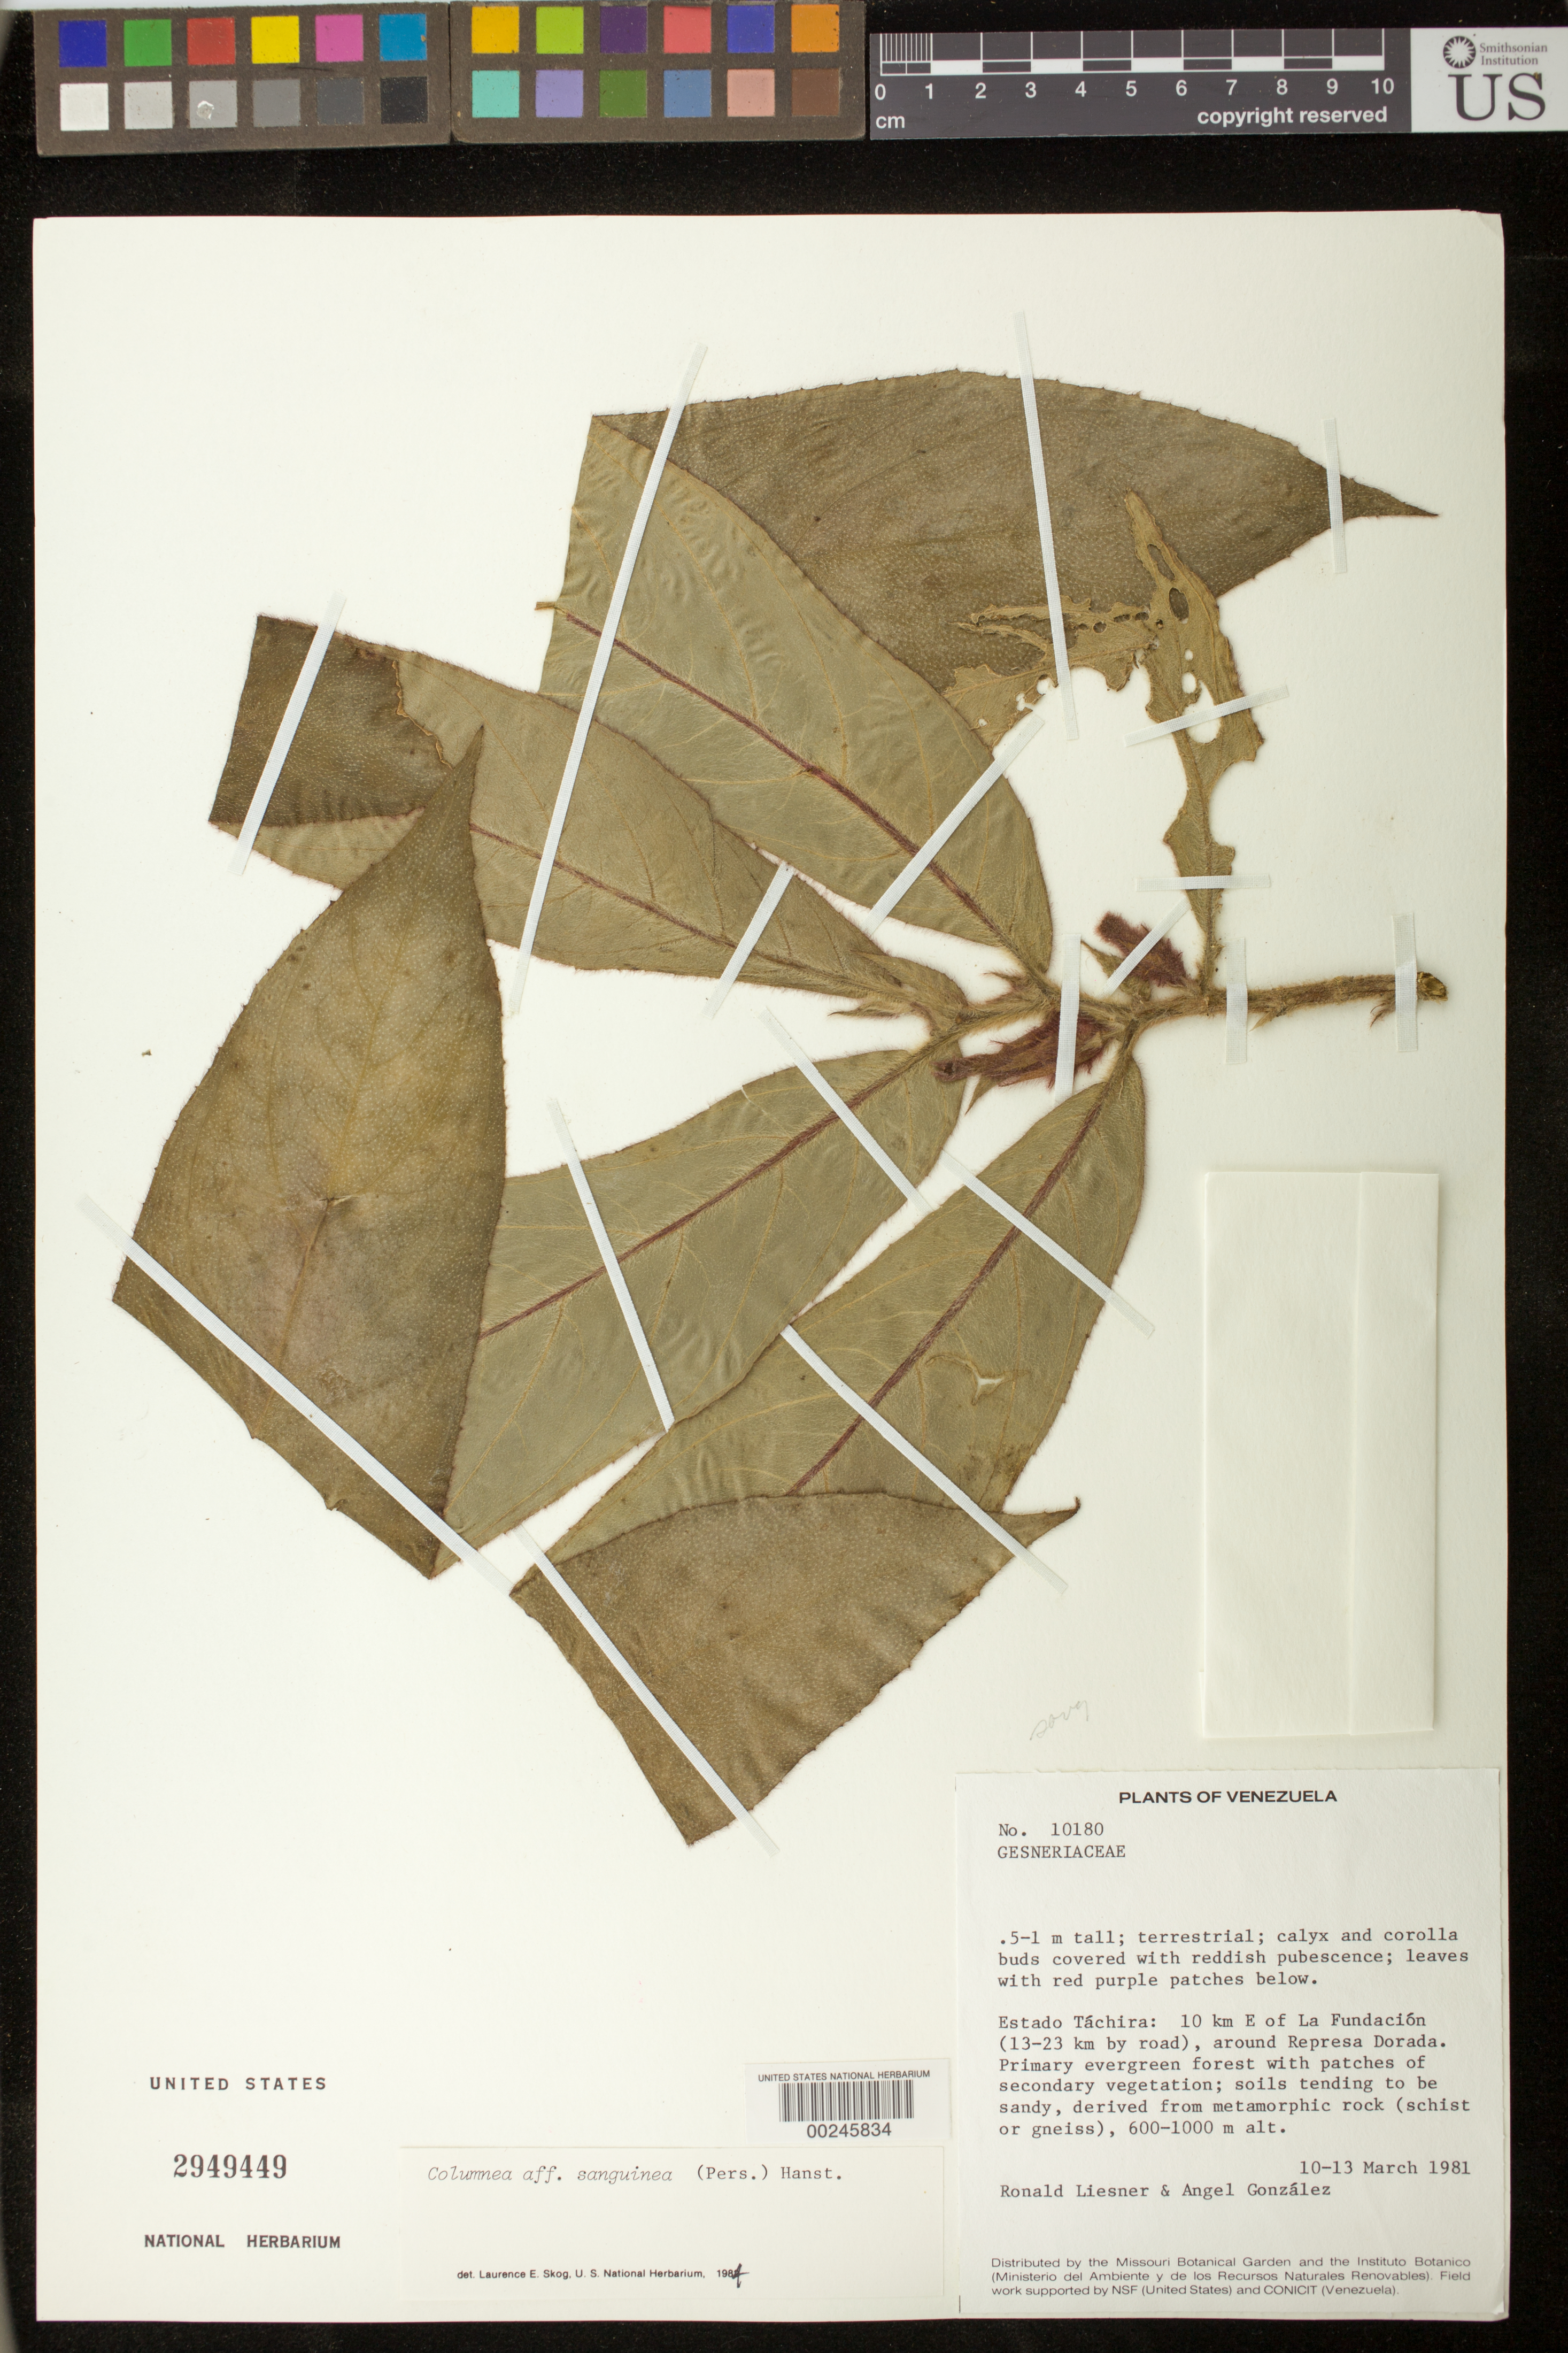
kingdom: Plantae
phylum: Tracheophyta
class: Magnoliopsida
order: Lamiales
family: Gesneriaceae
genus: Columnea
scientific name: Columnea sanguinea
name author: (Pers.) Hanst.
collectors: R. L. Liesner & A. C. González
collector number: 10180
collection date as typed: Mar 1981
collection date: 1981-03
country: Venezuela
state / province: Táchira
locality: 10 km E of La Fundacion (13-23 km by road), around Represa Dorado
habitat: Primary evergreen forest w/patches of sec veg, soils tending to be sandy,...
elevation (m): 600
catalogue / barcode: US 2949449